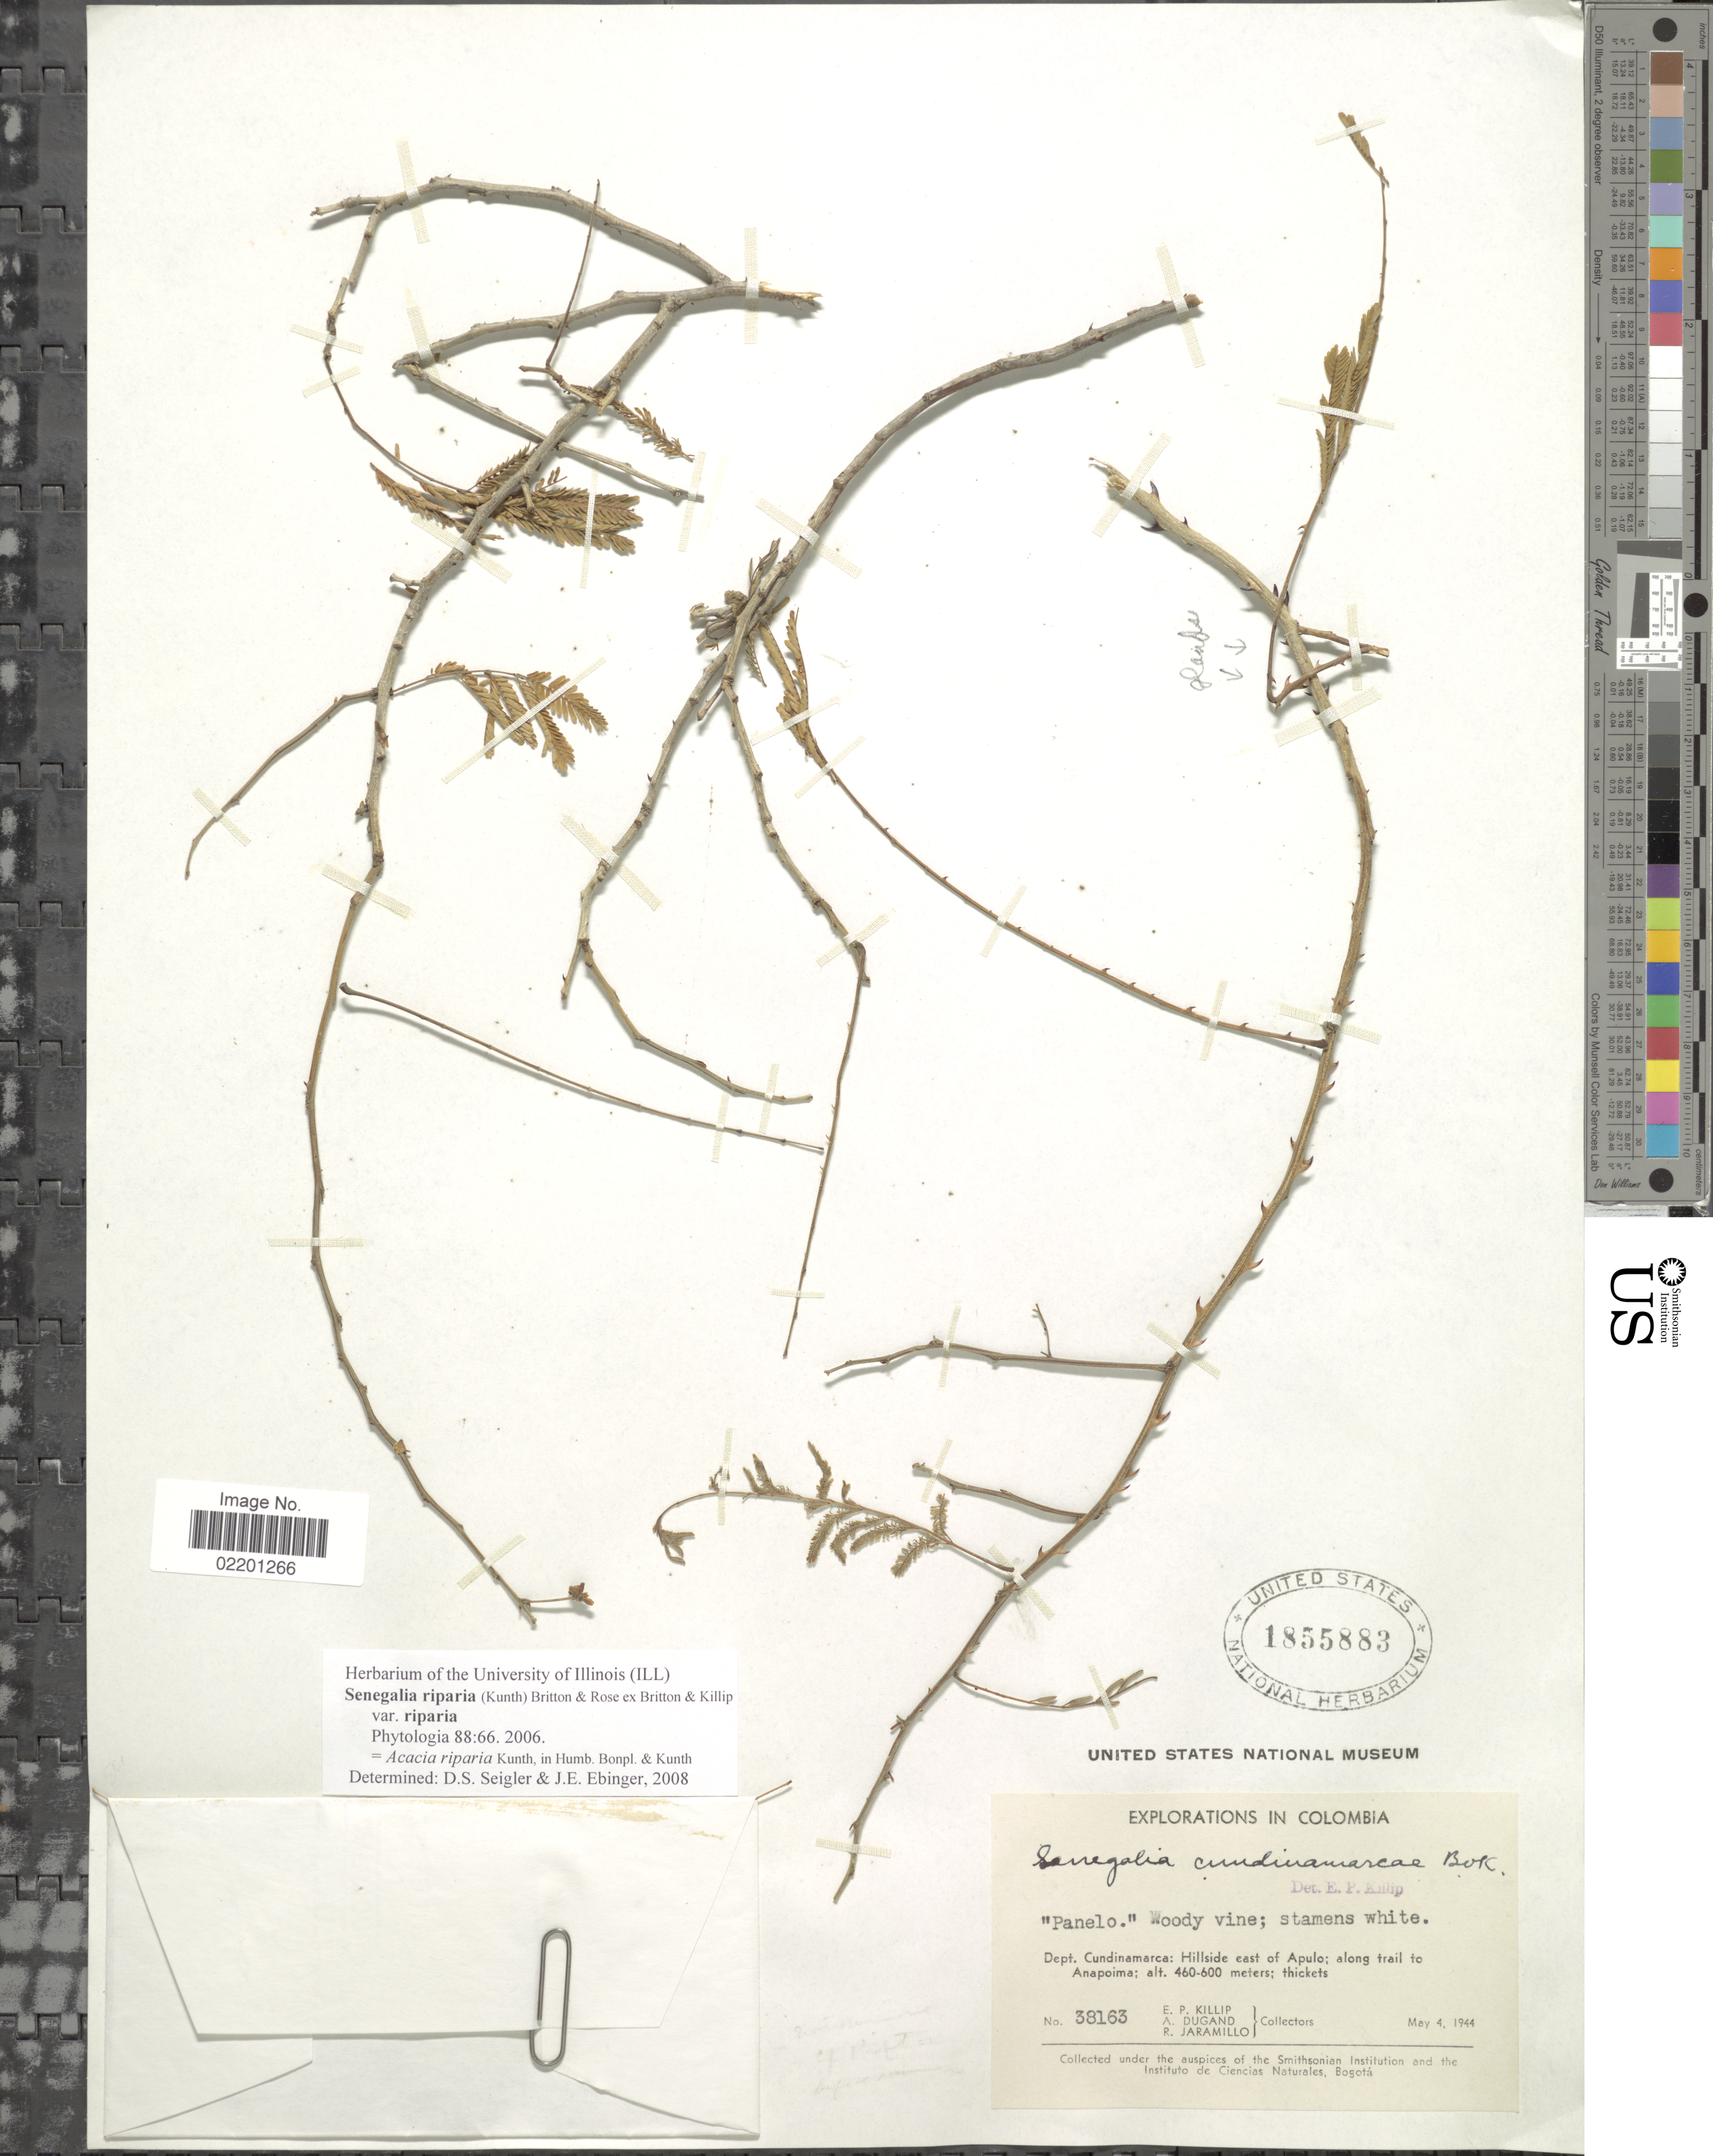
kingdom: Plantae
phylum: Tracheophyta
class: Magnoliopsida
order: Fabales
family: Fabaceae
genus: Senegalia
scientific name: Senegalia riparia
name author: (Kunth) Britton & Rose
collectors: E. P. Killip, A. Dugand & R. Jaramillo M.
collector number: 38163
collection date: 1944-05-04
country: Colombia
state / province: Cundinamarca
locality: Dept. Cundinamarca: Hillside east of Apulo, along trail to Anapoima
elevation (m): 460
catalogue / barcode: US 1855883